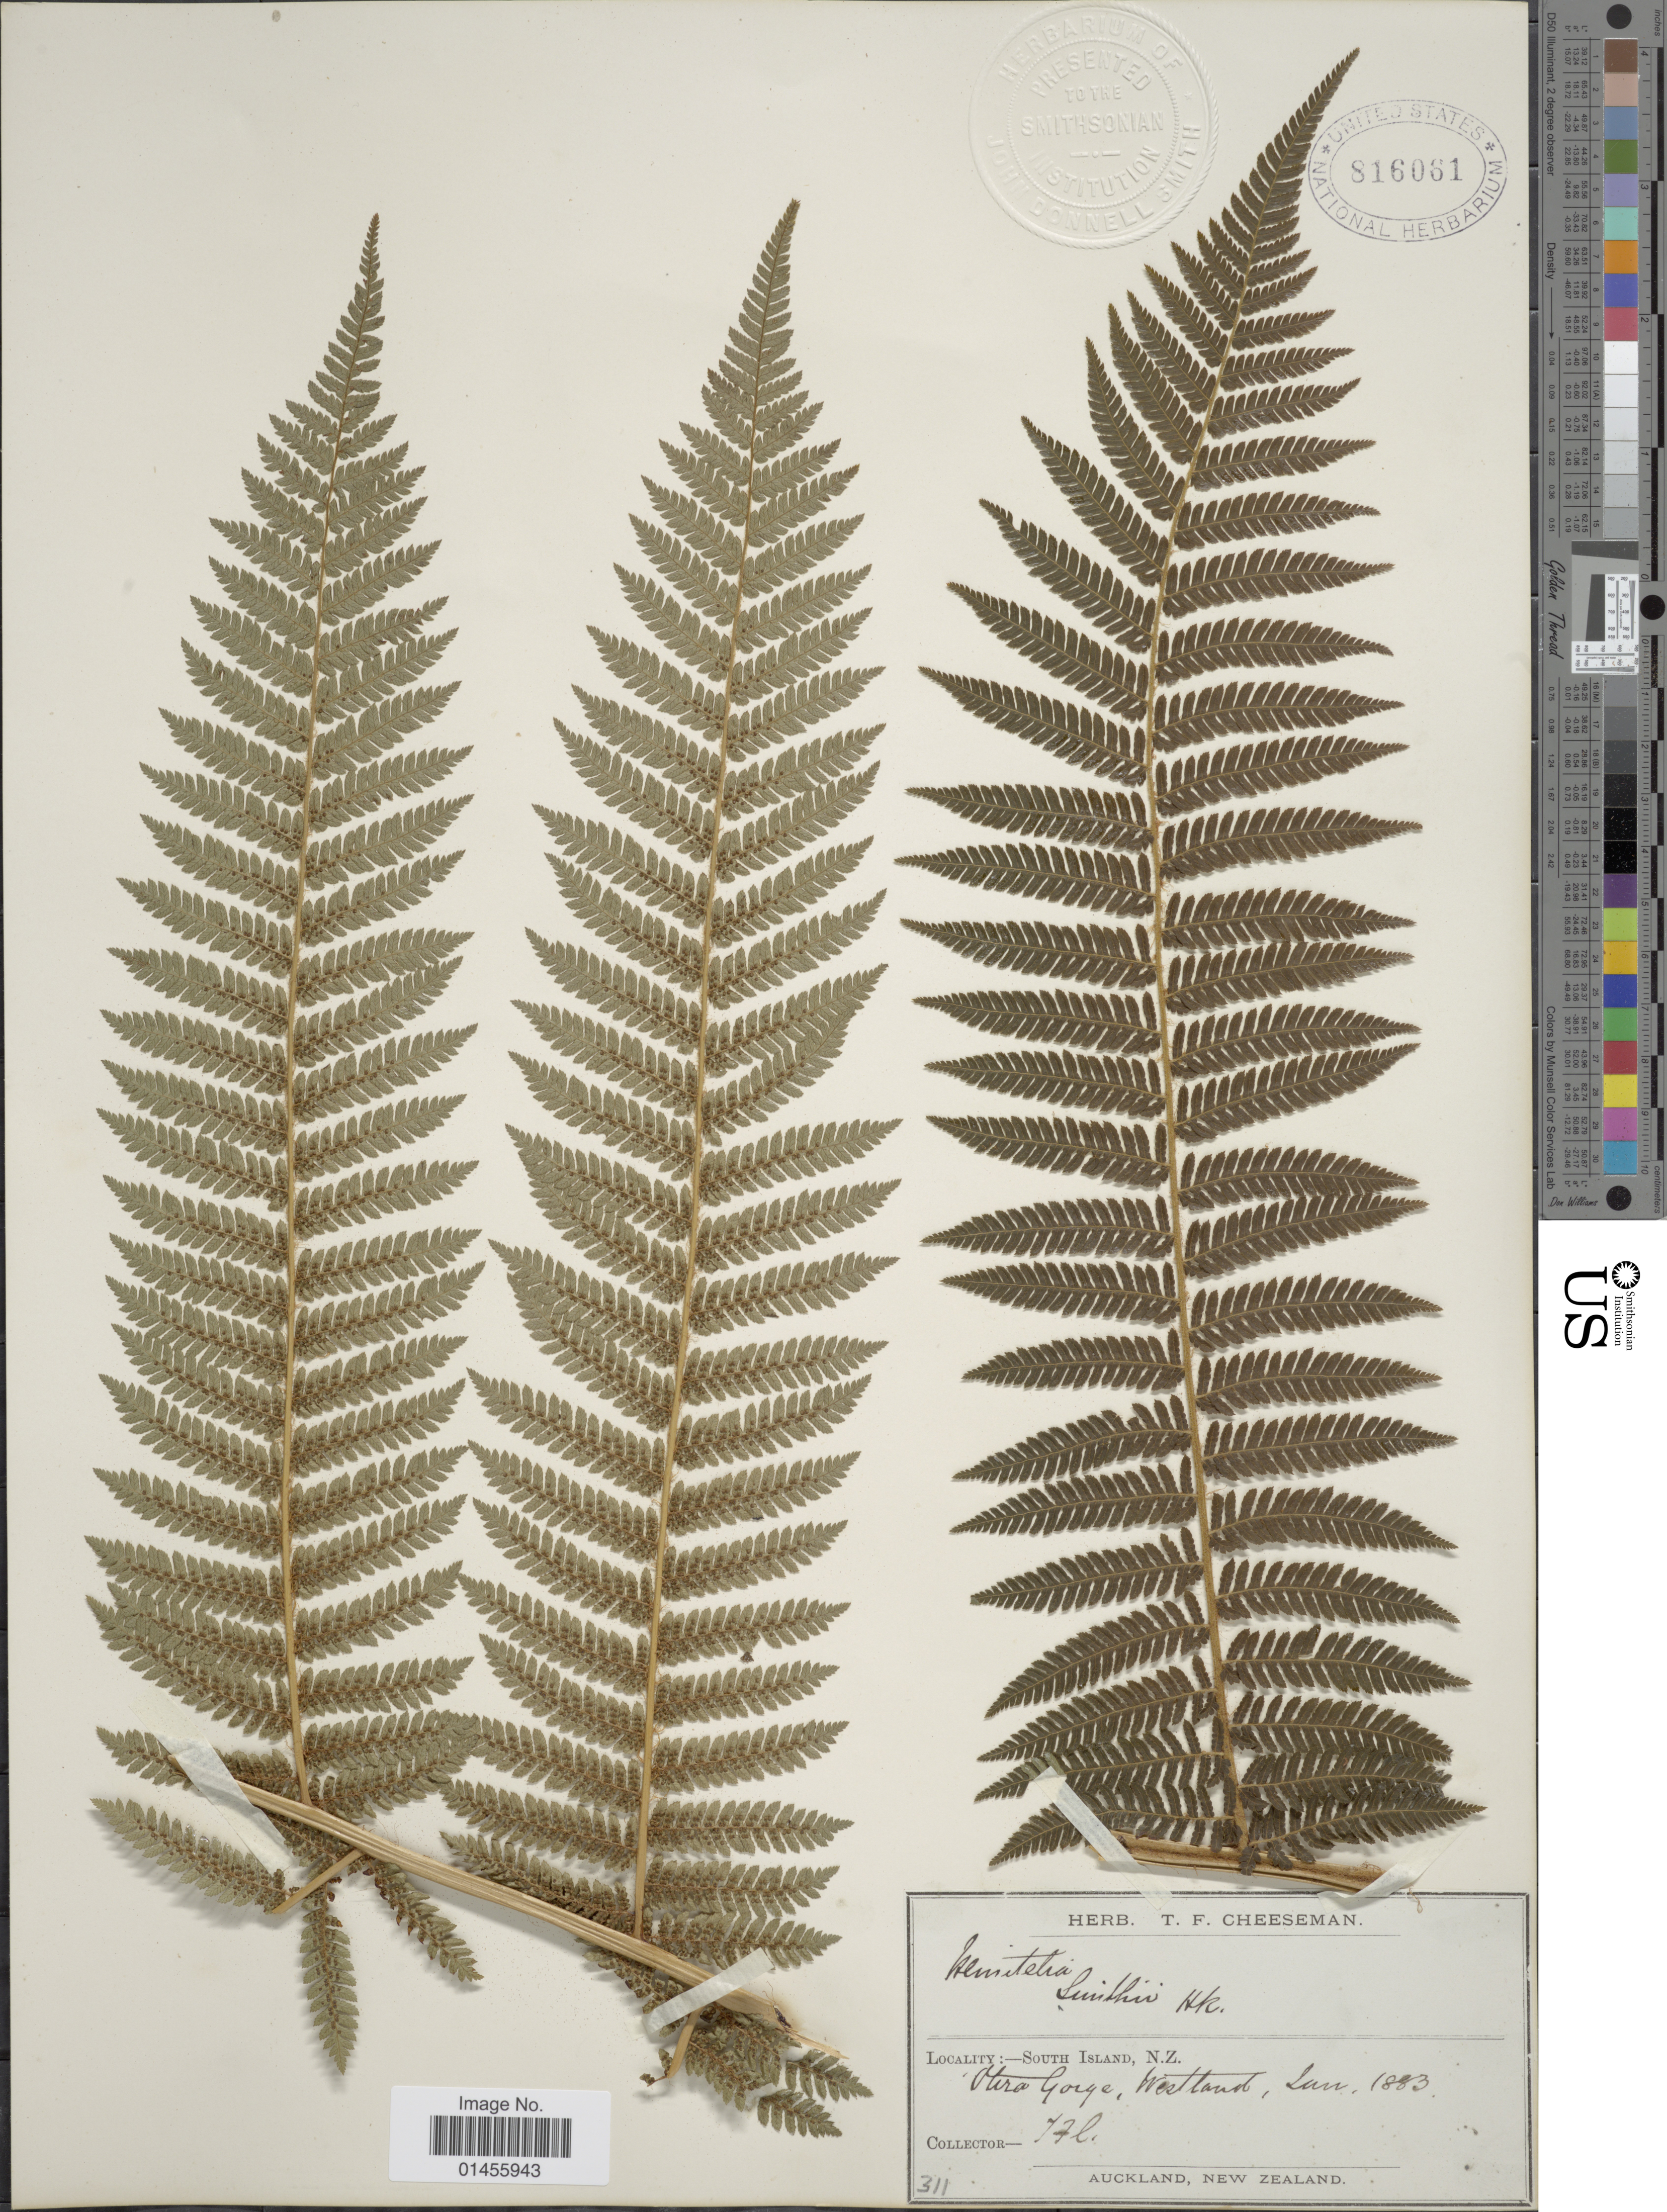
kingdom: Plantae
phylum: Tracheophyta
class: Polypodiopsida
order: Cyatheales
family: Cyatheaceae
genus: Alsophila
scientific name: Alsophila smithii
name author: (Hook.) R.M. Tryon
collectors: T. F. Cheeseman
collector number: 311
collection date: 1883-06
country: New Zealand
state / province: Auckland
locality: South Island, N.Z. Otira Gorge, Westland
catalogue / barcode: US 816061